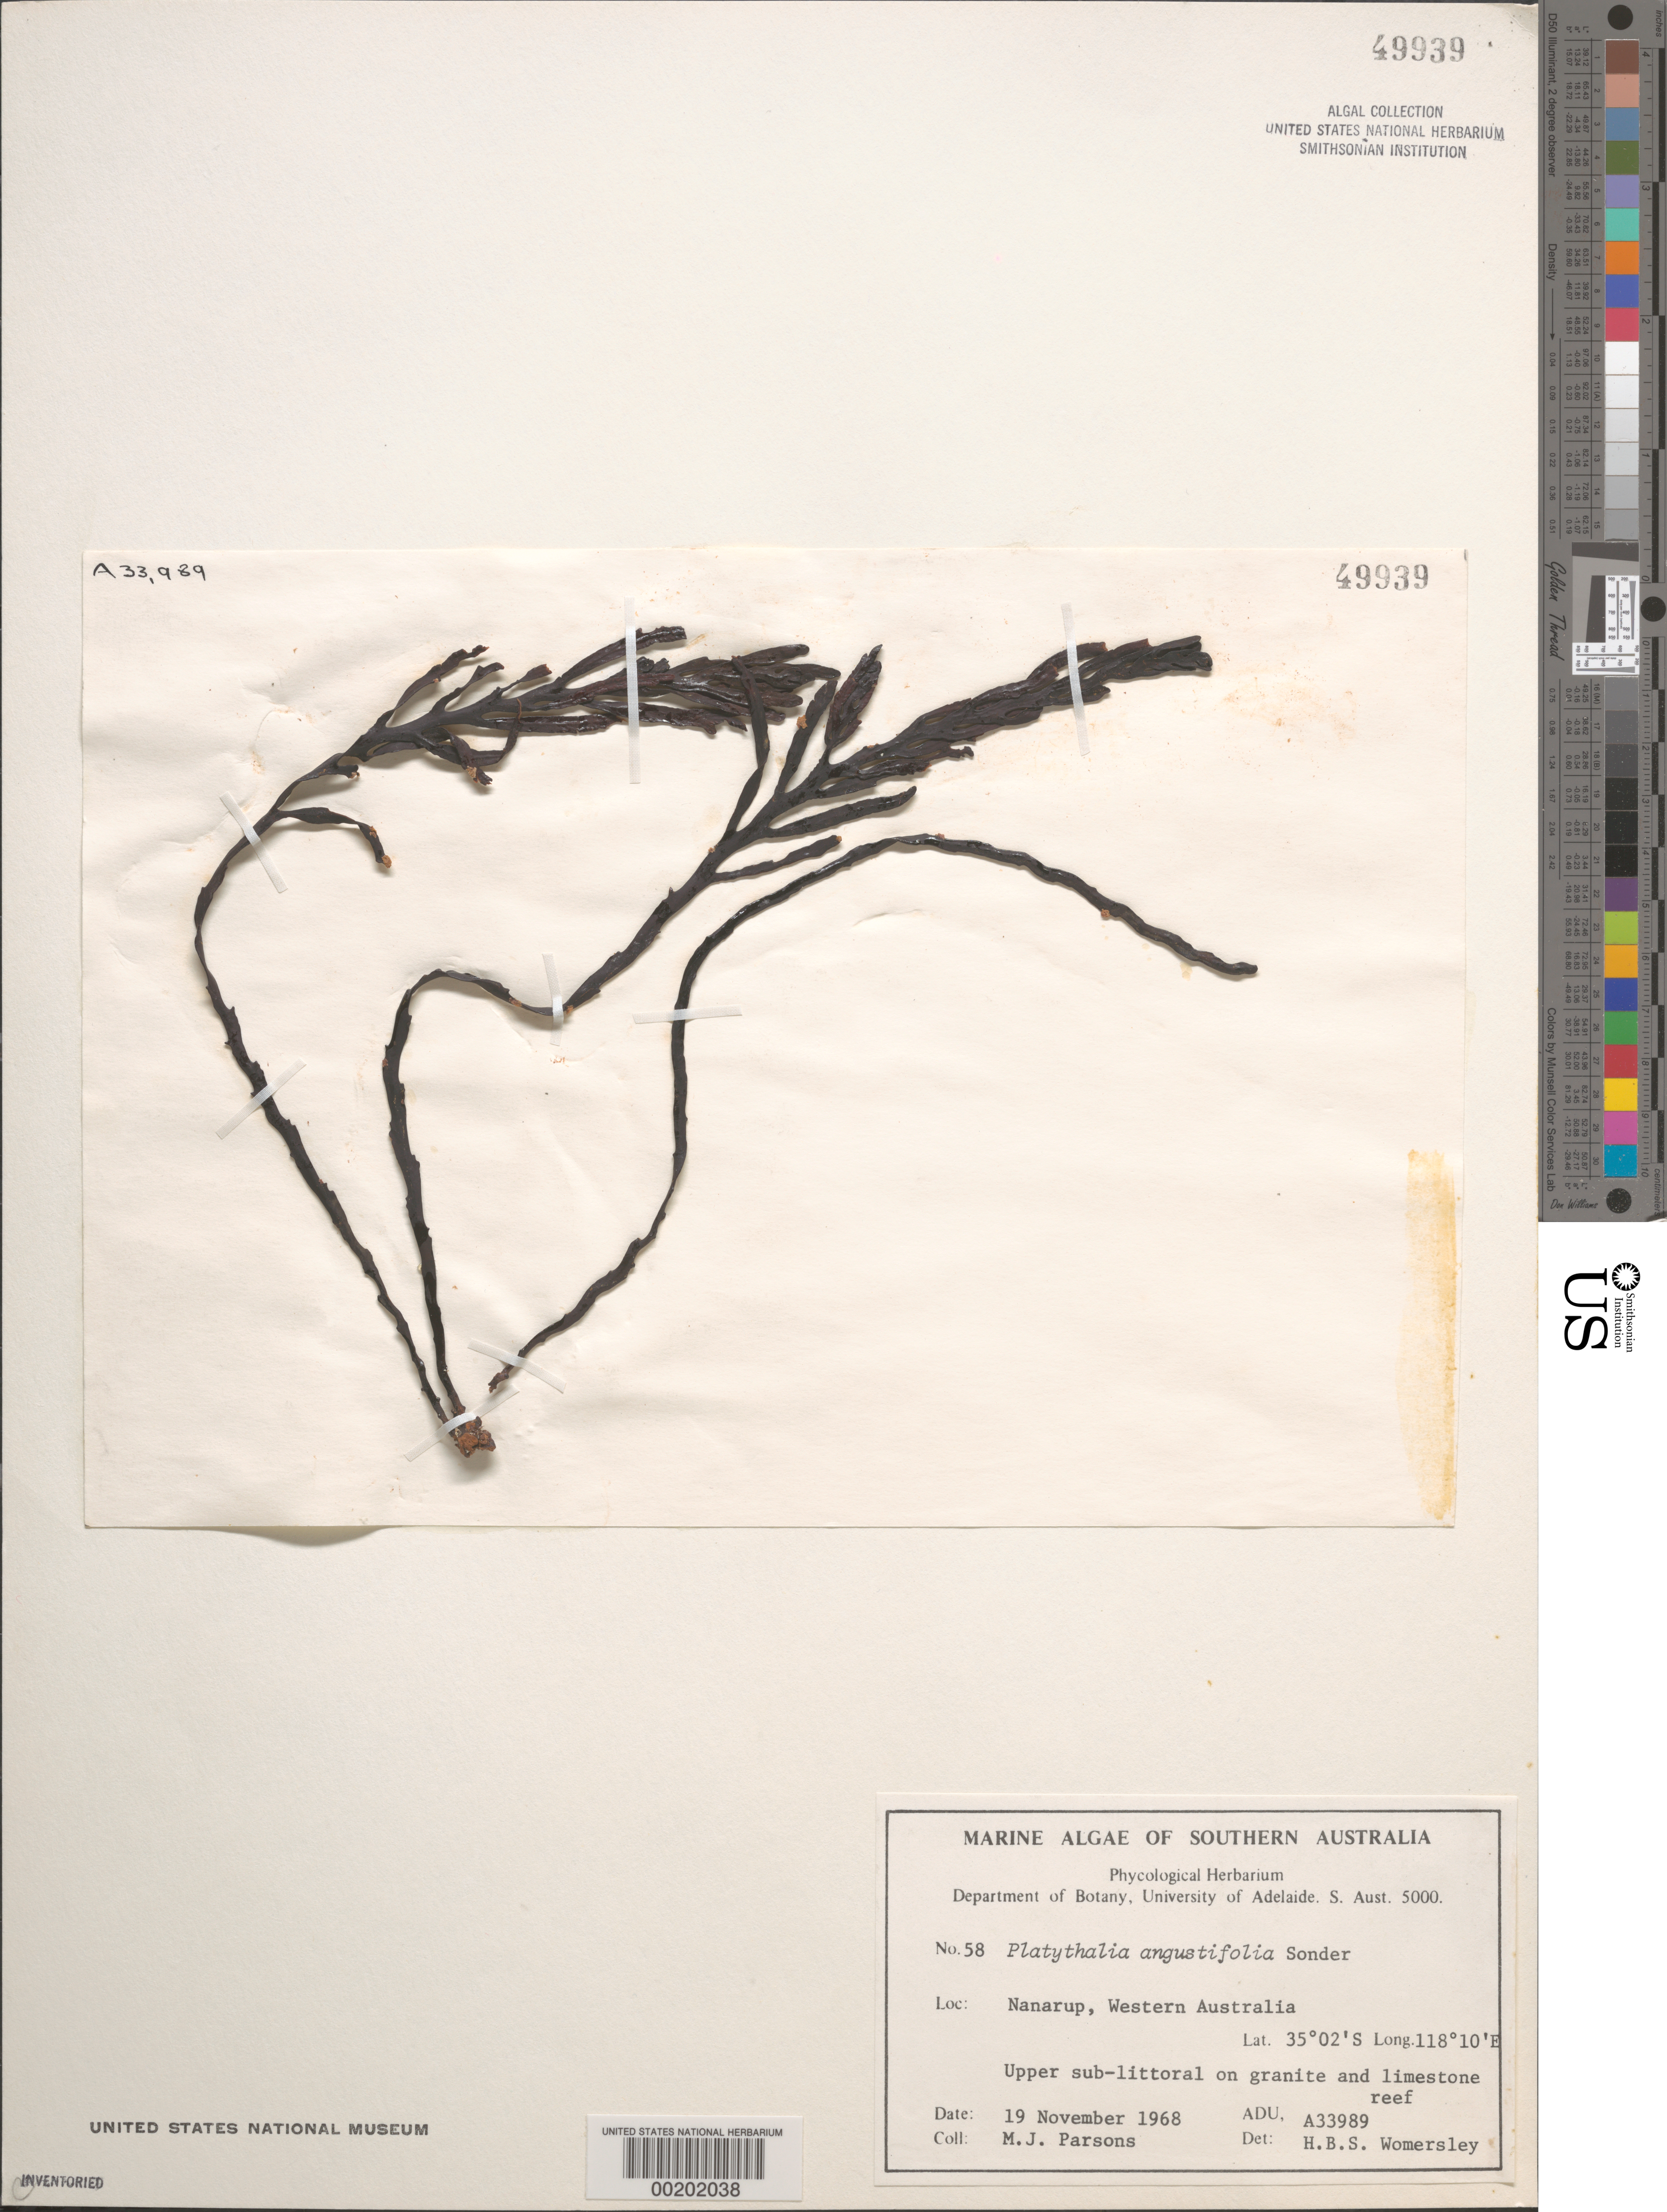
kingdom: Chromista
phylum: Ochrophyta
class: Phaeophyceae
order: Fucales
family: Sargassaceae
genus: Platythalia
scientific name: Platythalia angustifolia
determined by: Womersley, H. B. S.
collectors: M. Parsons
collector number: ADU A33989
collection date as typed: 19 Nov 1968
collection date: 1968-11-19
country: Australia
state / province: Western Australia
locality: Nanarup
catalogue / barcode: US 49939